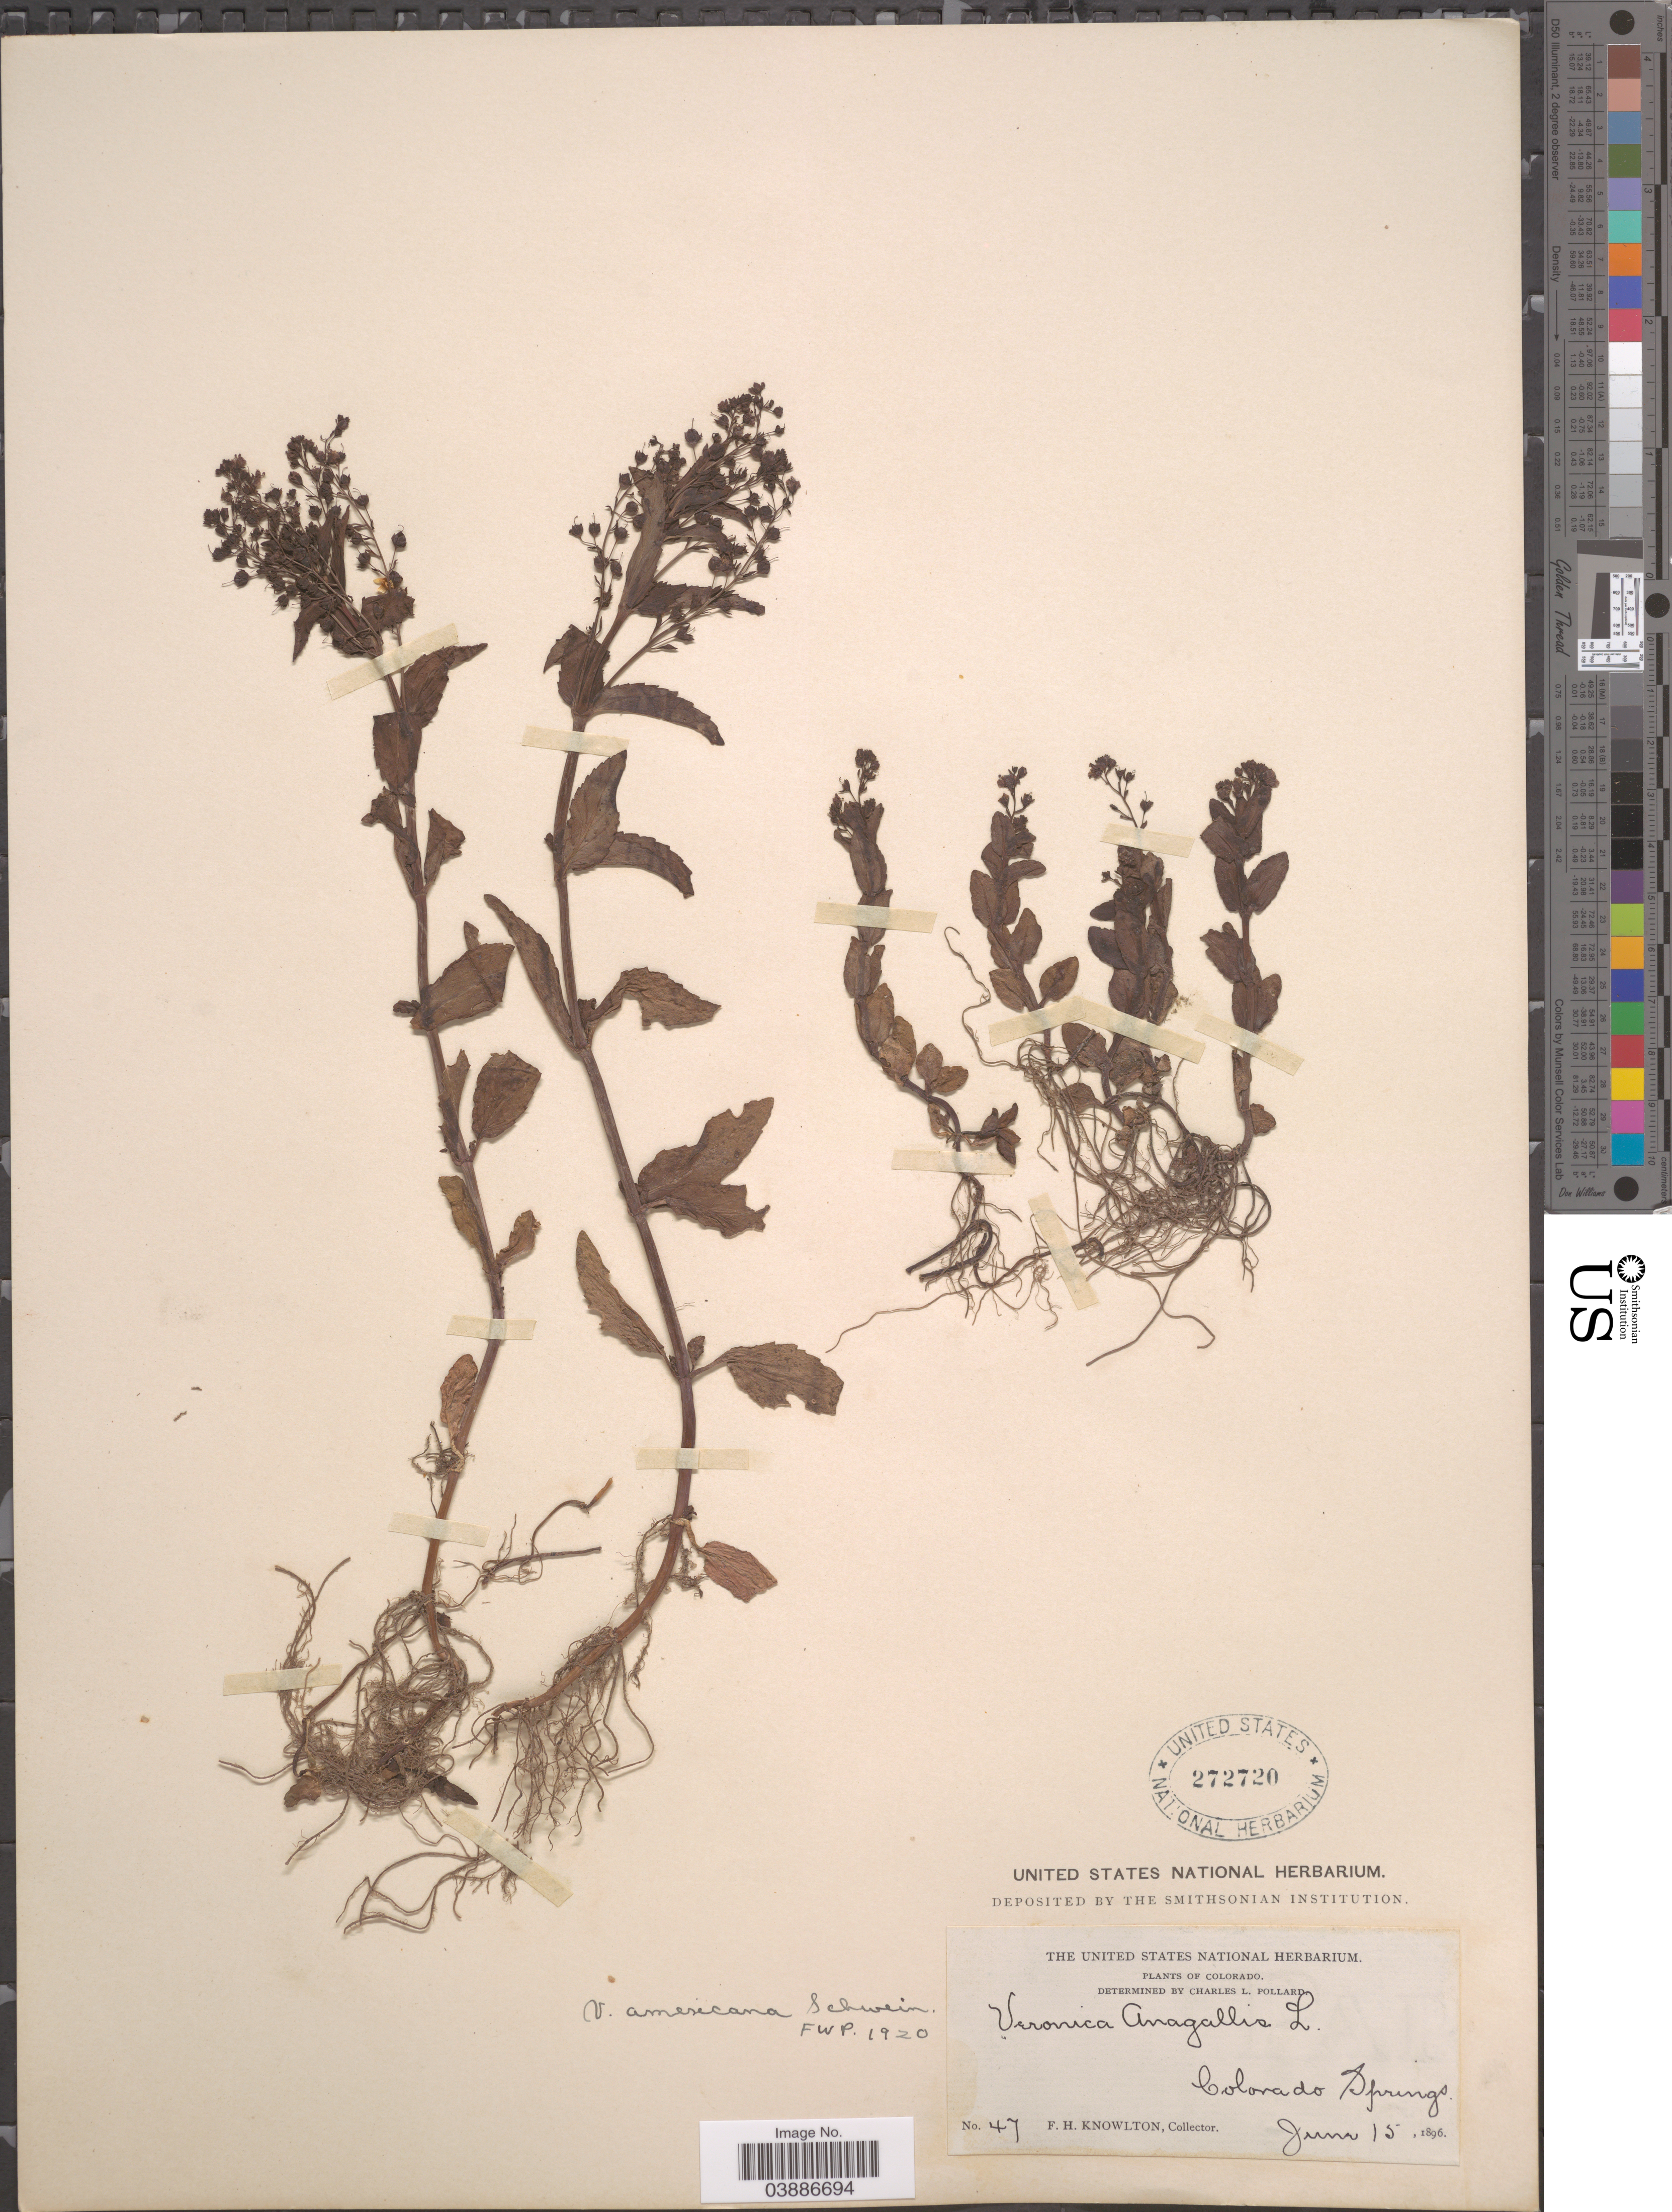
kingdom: Plantae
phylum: Tracheophyta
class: Magnoliopsida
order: Lamiales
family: Plantaginaceae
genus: Veronica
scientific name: Veronica americana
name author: Schwein. ex Benth.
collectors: F. H. Knowlton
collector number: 47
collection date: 1896-06-15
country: United States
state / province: Colorado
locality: Colorado Springs.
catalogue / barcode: US 272720